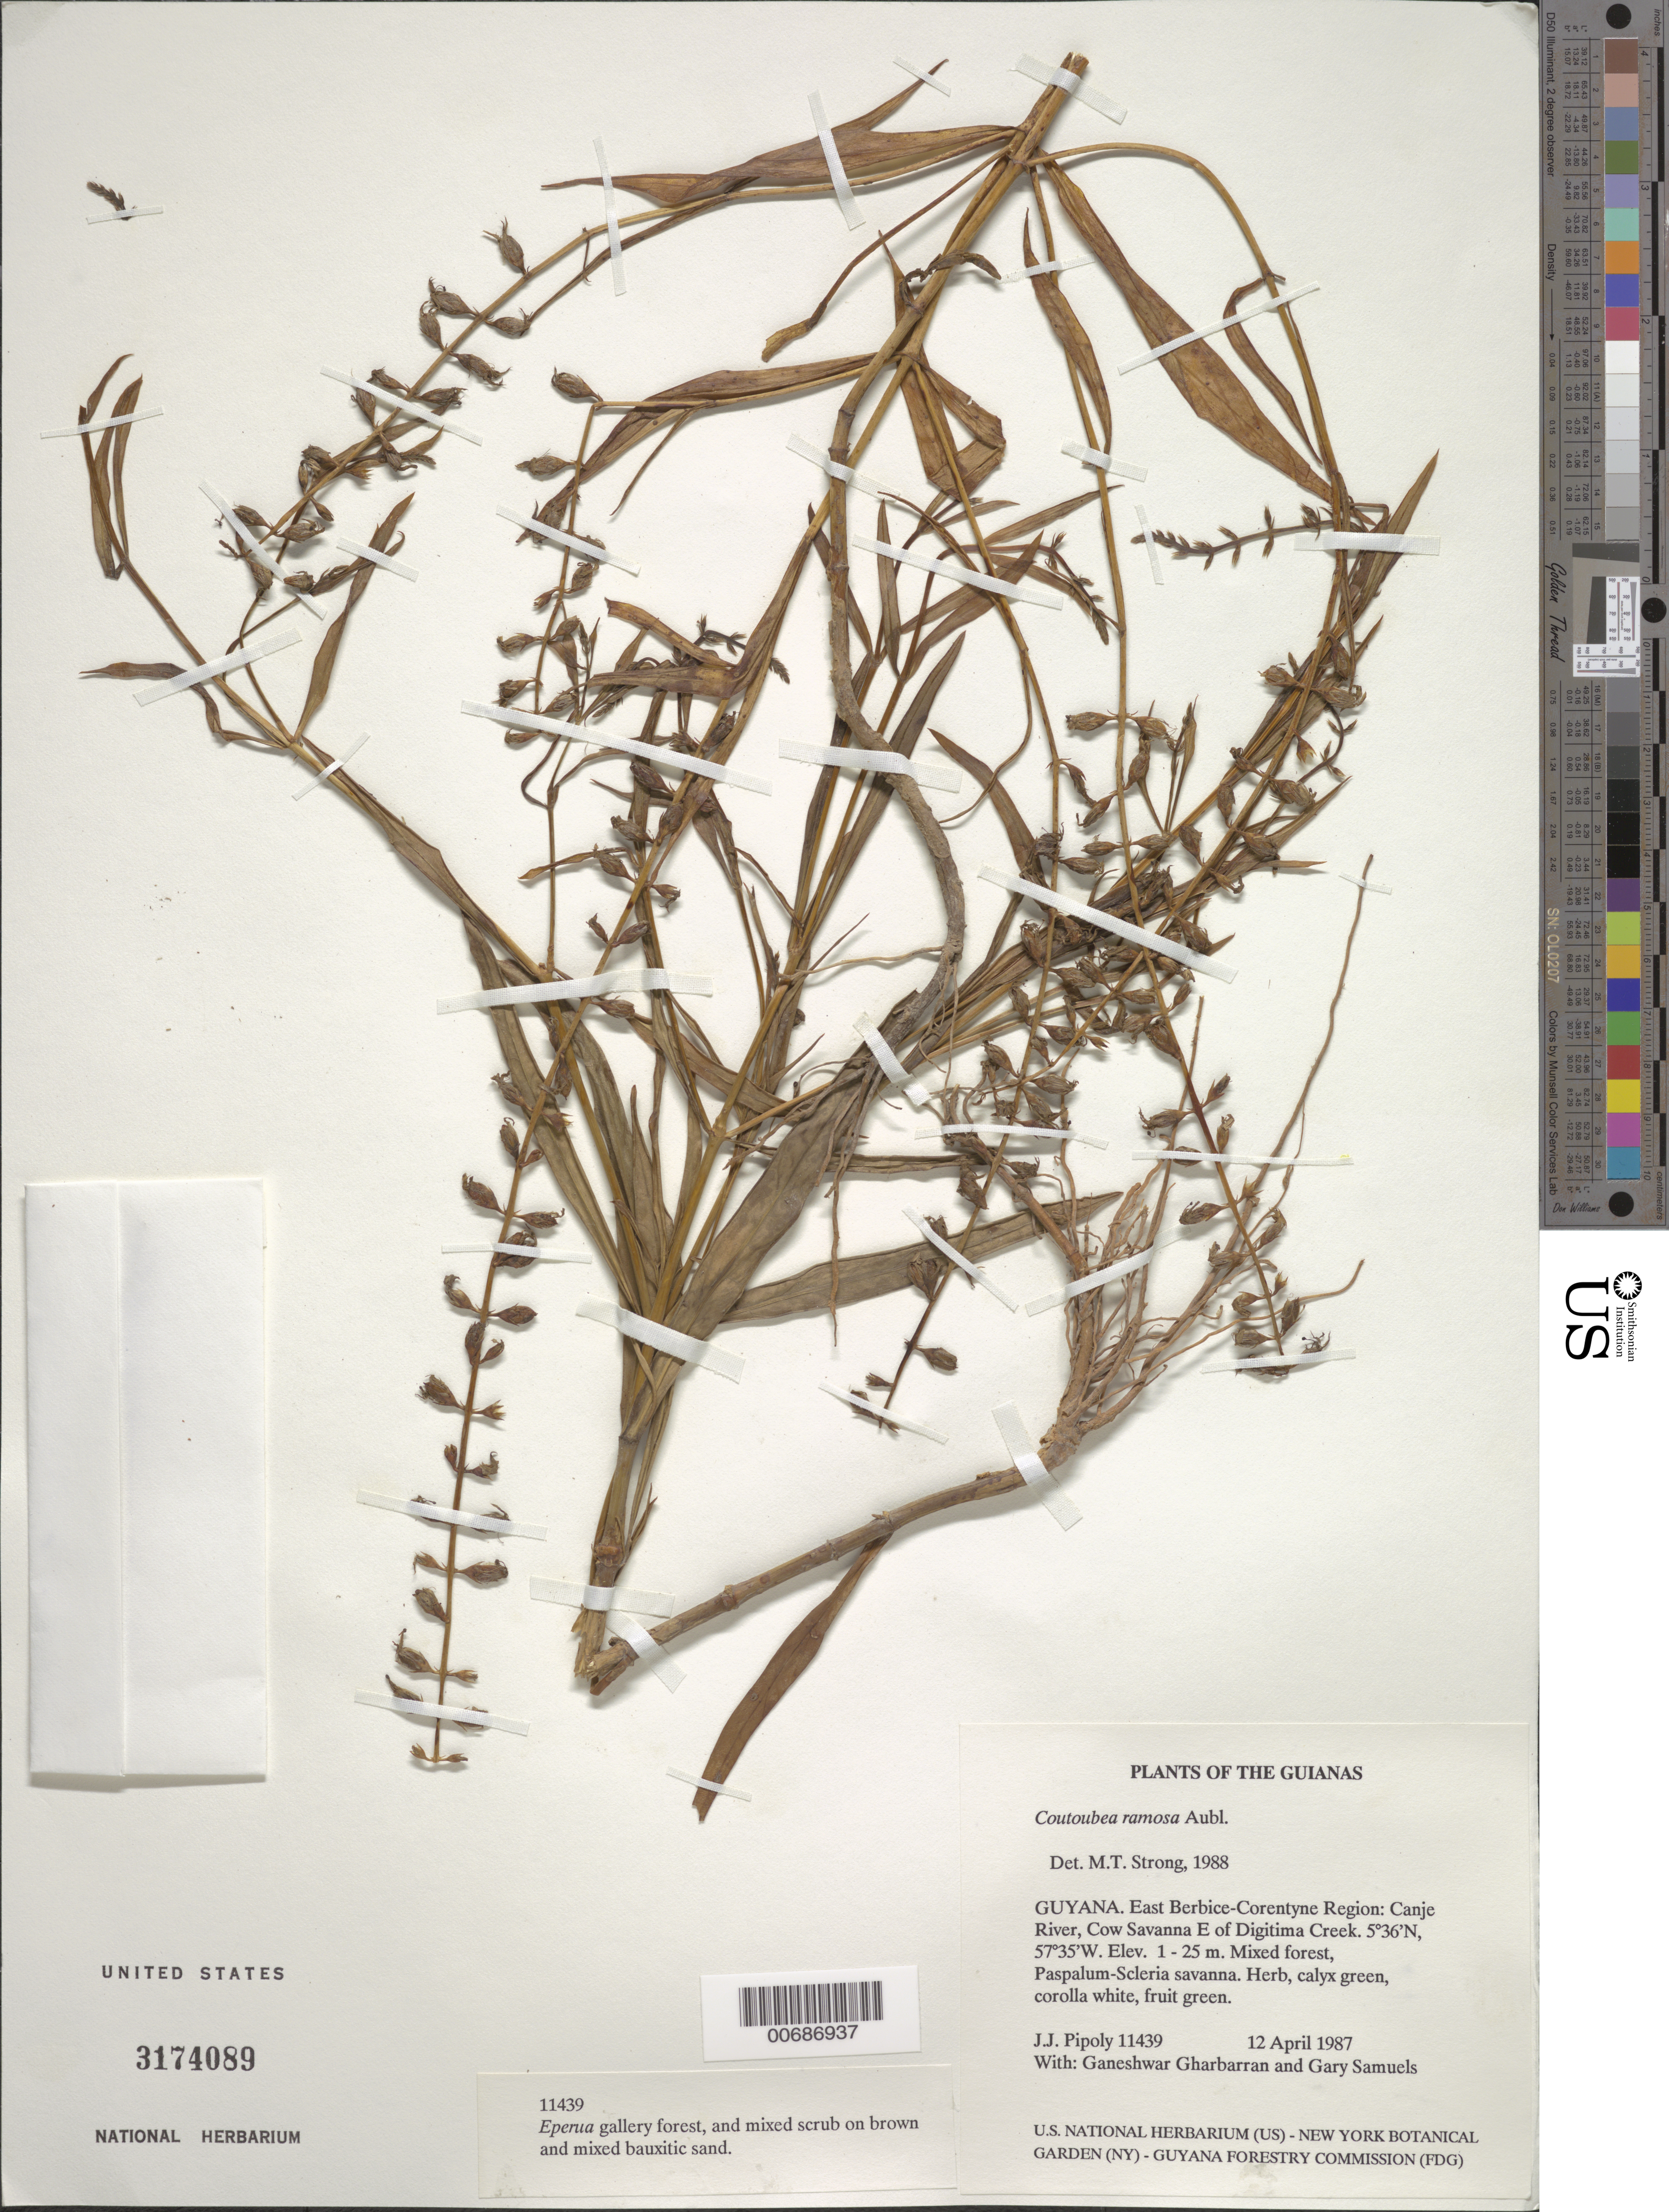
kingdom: Plantae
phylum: Tracheophyta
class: Magnoliopsida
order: Gentianales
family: Gentianaceae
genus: Coutoubea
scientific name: Coutoubea ramosa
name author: Aubl.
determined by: Strong, M. T., (US), Smithsonian Institution - National Museum of Natural History (UNITED STATES)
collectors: J. J. Pipoly, G. Gharbarran & G. Samuels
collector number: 11439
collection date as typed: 12 April 1987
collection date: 1987-04-12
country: Guyana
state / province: E. Berbice-Corentyne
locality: Canje River, Cow Savanna E of Digitima Creek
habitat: Mixed forest, Paspalum-Scleria savanna, Eperua gallery forest and mixed scrub on brown and mixed bauxitic sand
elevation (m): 1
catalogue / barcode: US 3174089